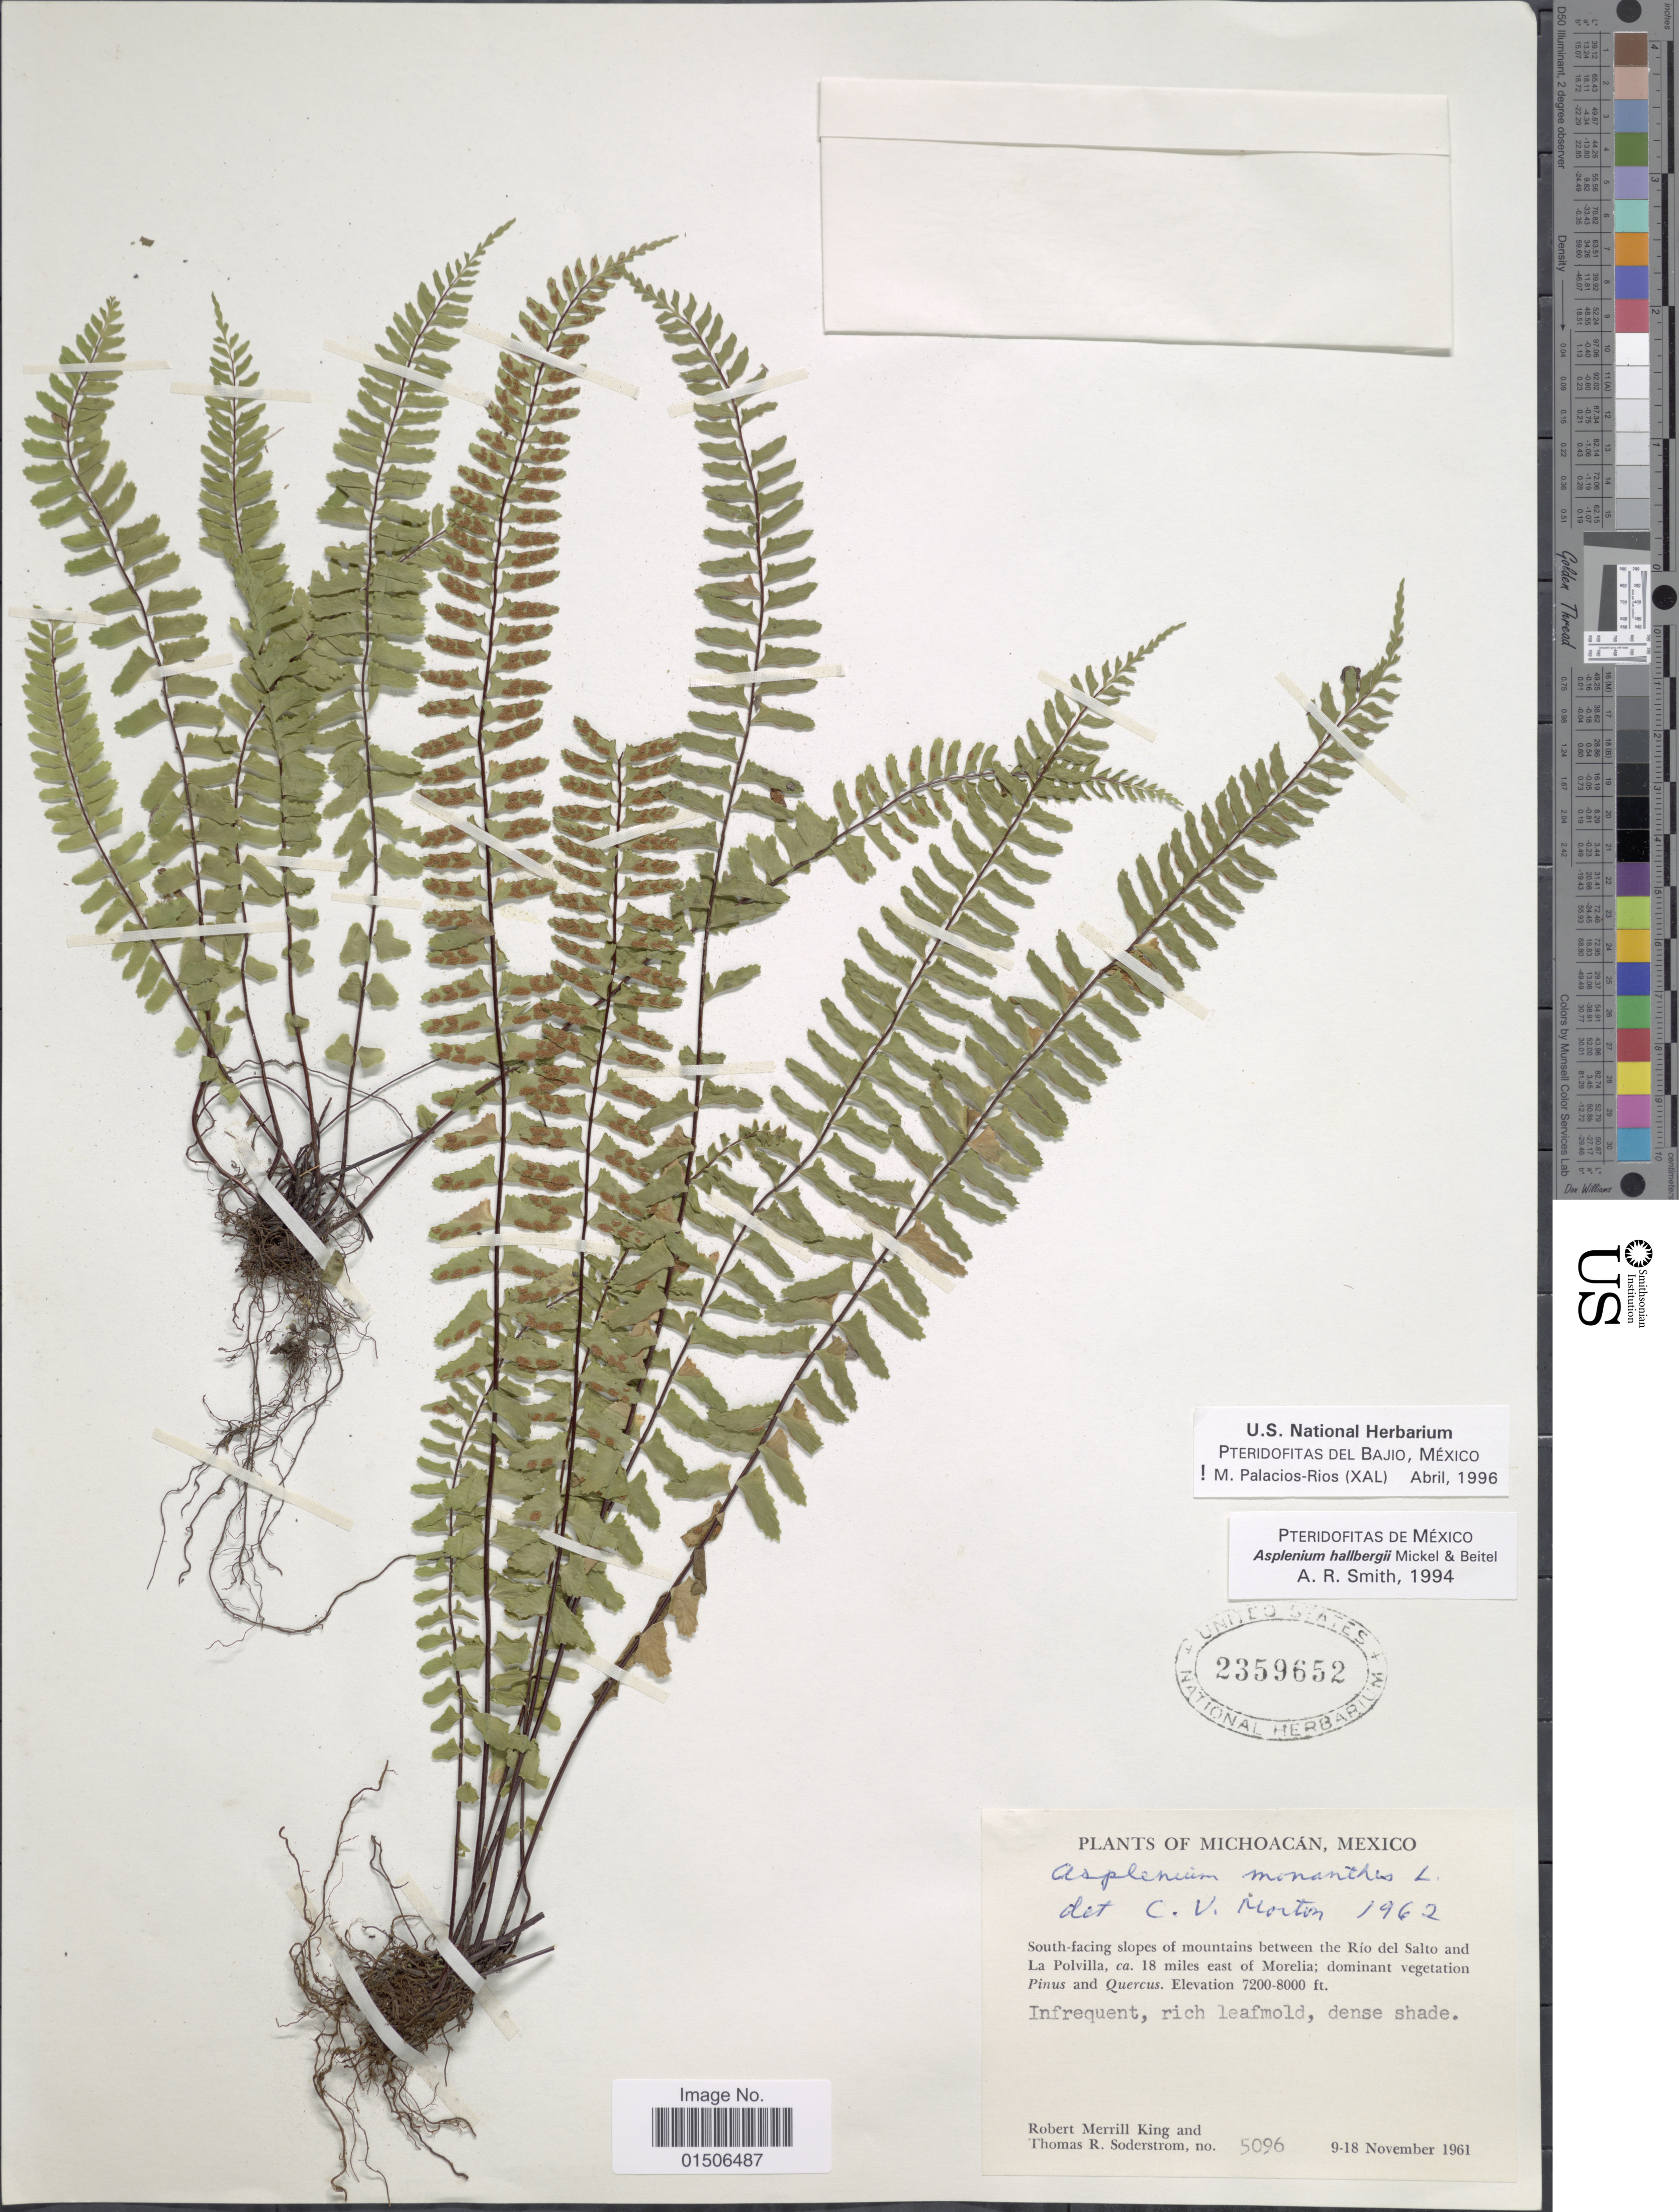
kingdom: Plantae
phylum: Tracheophyta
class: Polypodiopsida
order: Polypodiales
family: Aspleniaceae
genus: Asplenium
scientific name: Asplenium hallbergii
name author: Mickel & Beitel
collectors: R. M. King & T. R. Soderstrom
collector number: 5096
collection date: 1961-11-09/1961-11-18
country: Mexico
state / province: Michoacán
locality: South-facing slopes of mountains between the Río del Salto and La Polvilla, ca 18 miles east of Morelia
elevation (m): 2195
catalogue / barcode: US 2359652